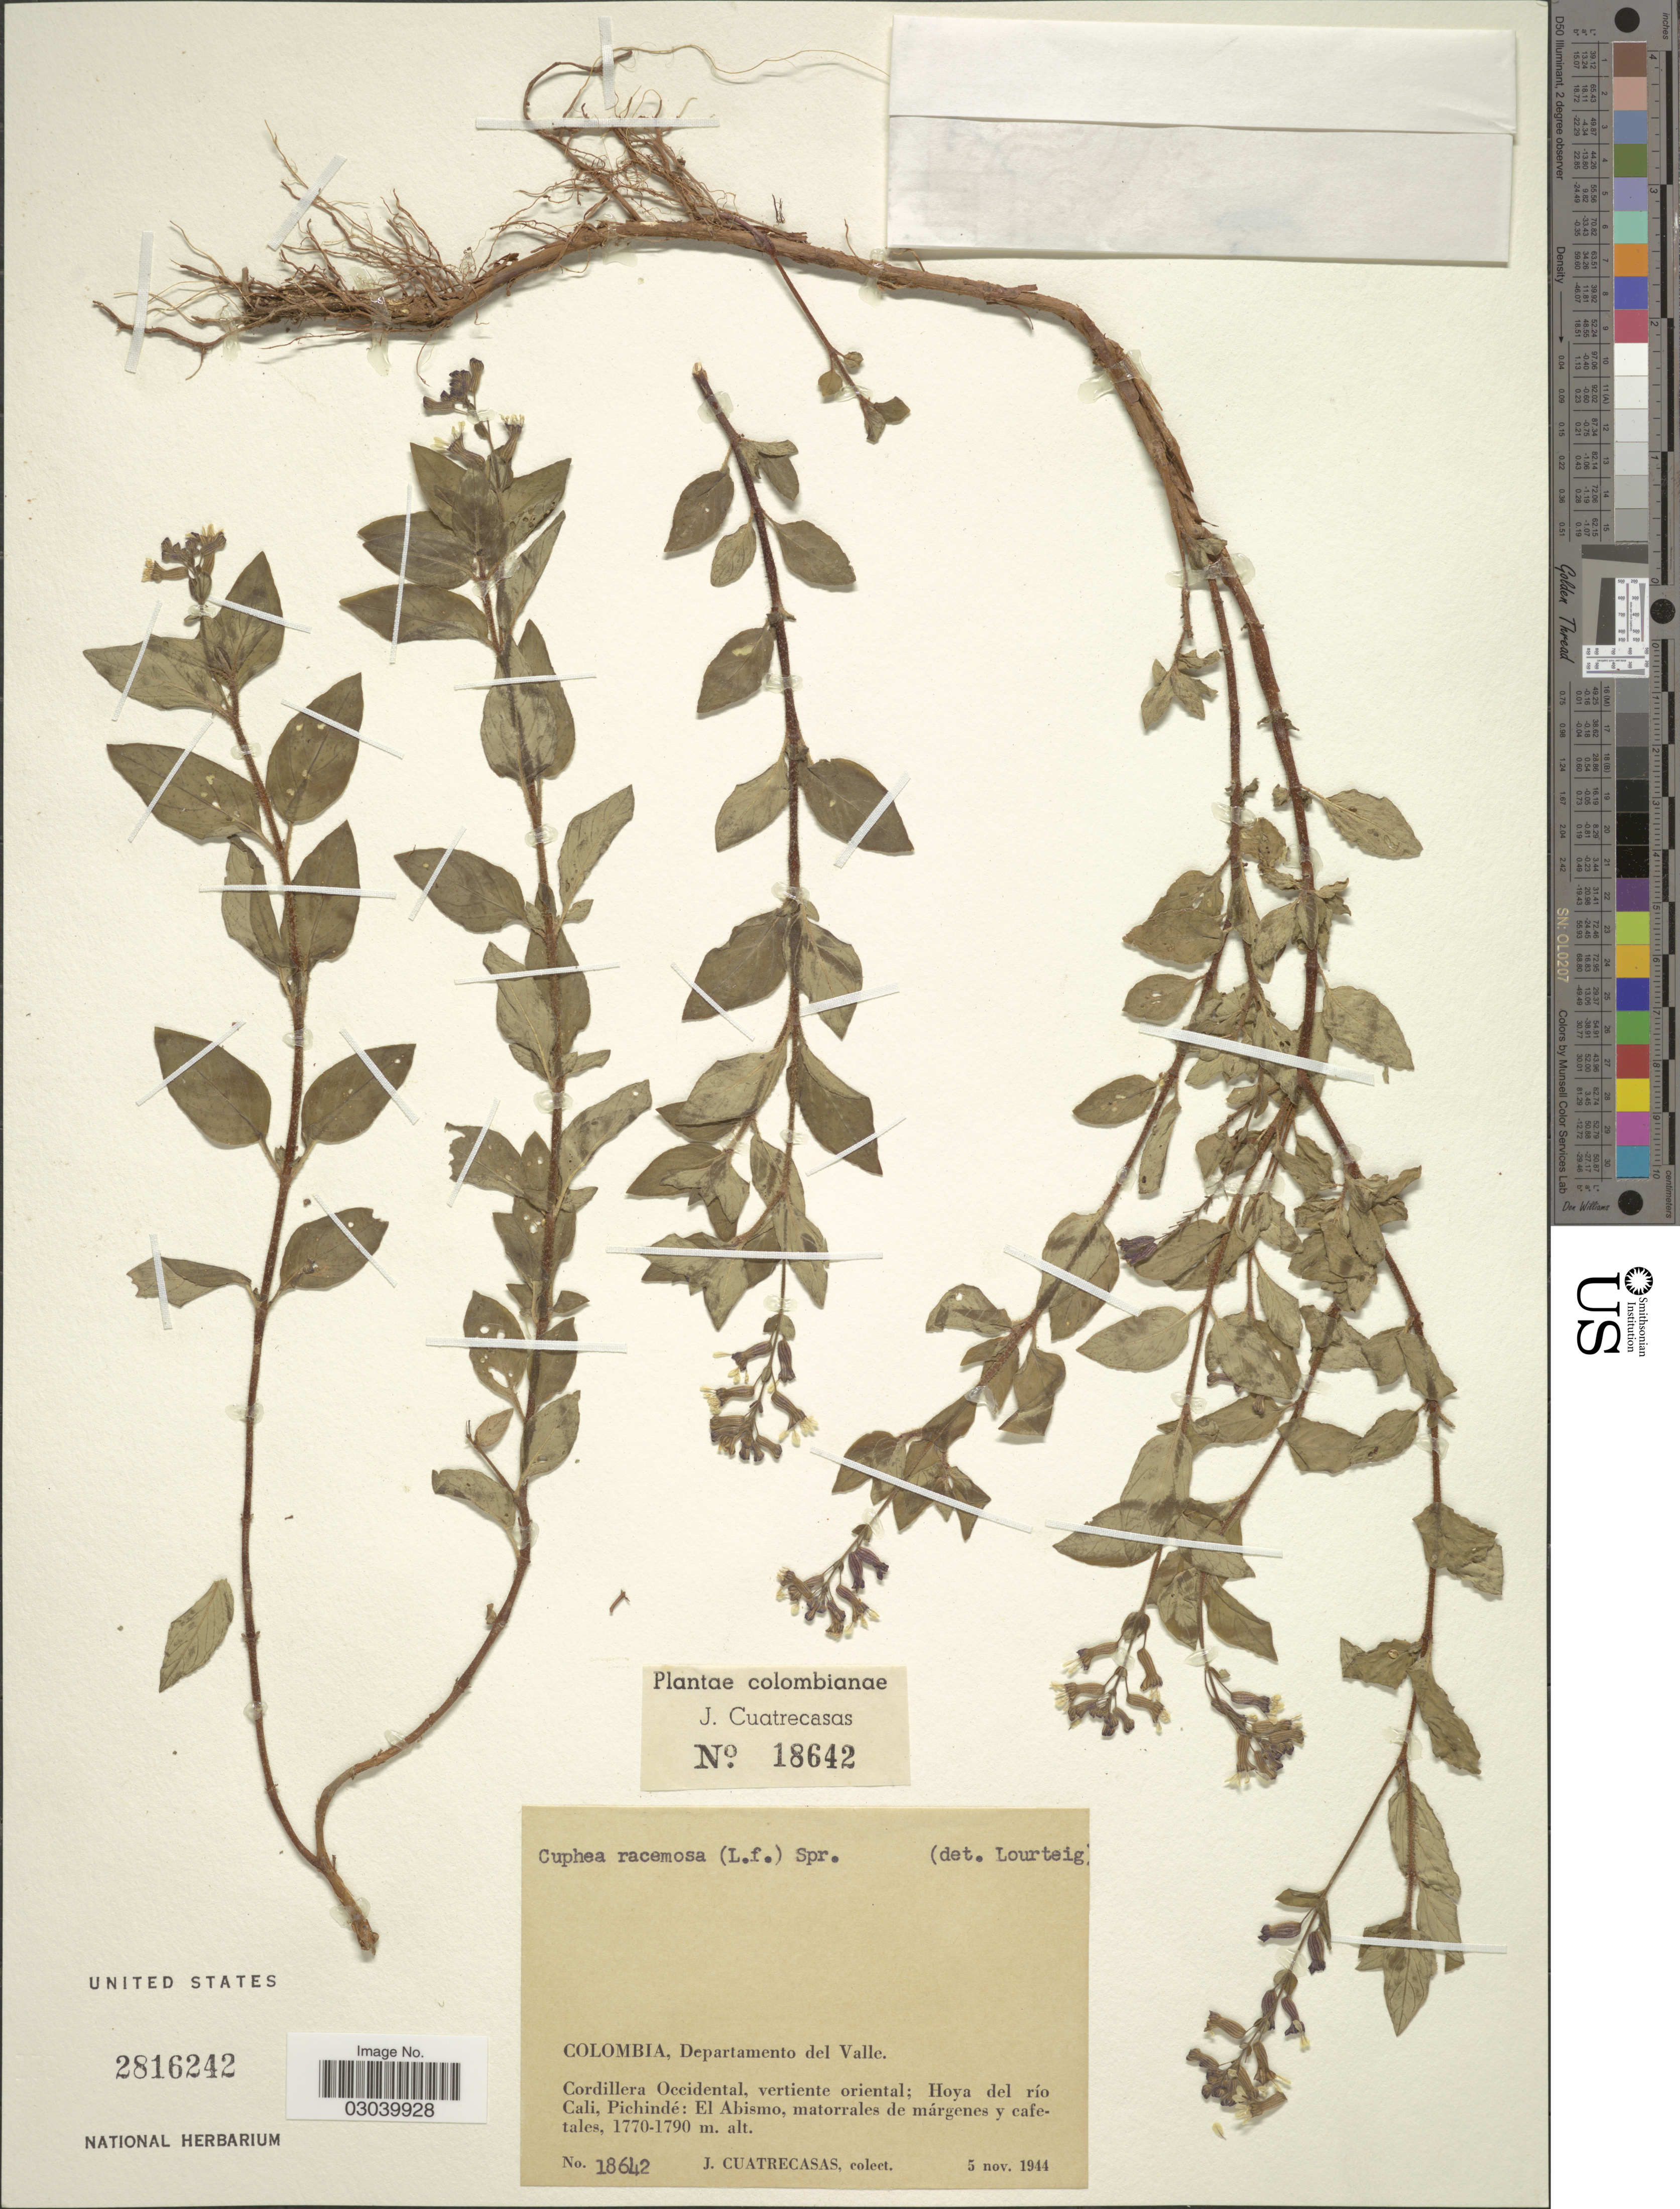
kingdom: Plantae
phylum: Tracheophyta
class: Magnoliopsida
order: Myrtales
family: Lythraceae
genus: Cuphea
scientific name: Cuphea racemosa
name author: (L. f.) Spreng.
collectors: J. Cuatrecasas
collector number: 18642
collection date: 1944-11-05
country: Colombia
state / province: Valle del Cauca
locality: Departamento del Valle. Cordillera Occidental, vertiente oriental; Hoya del río Cali, Pichindé: El Abismo, matorrales de márgenes y cafetales.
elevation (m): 1770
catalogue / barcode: US 2816242